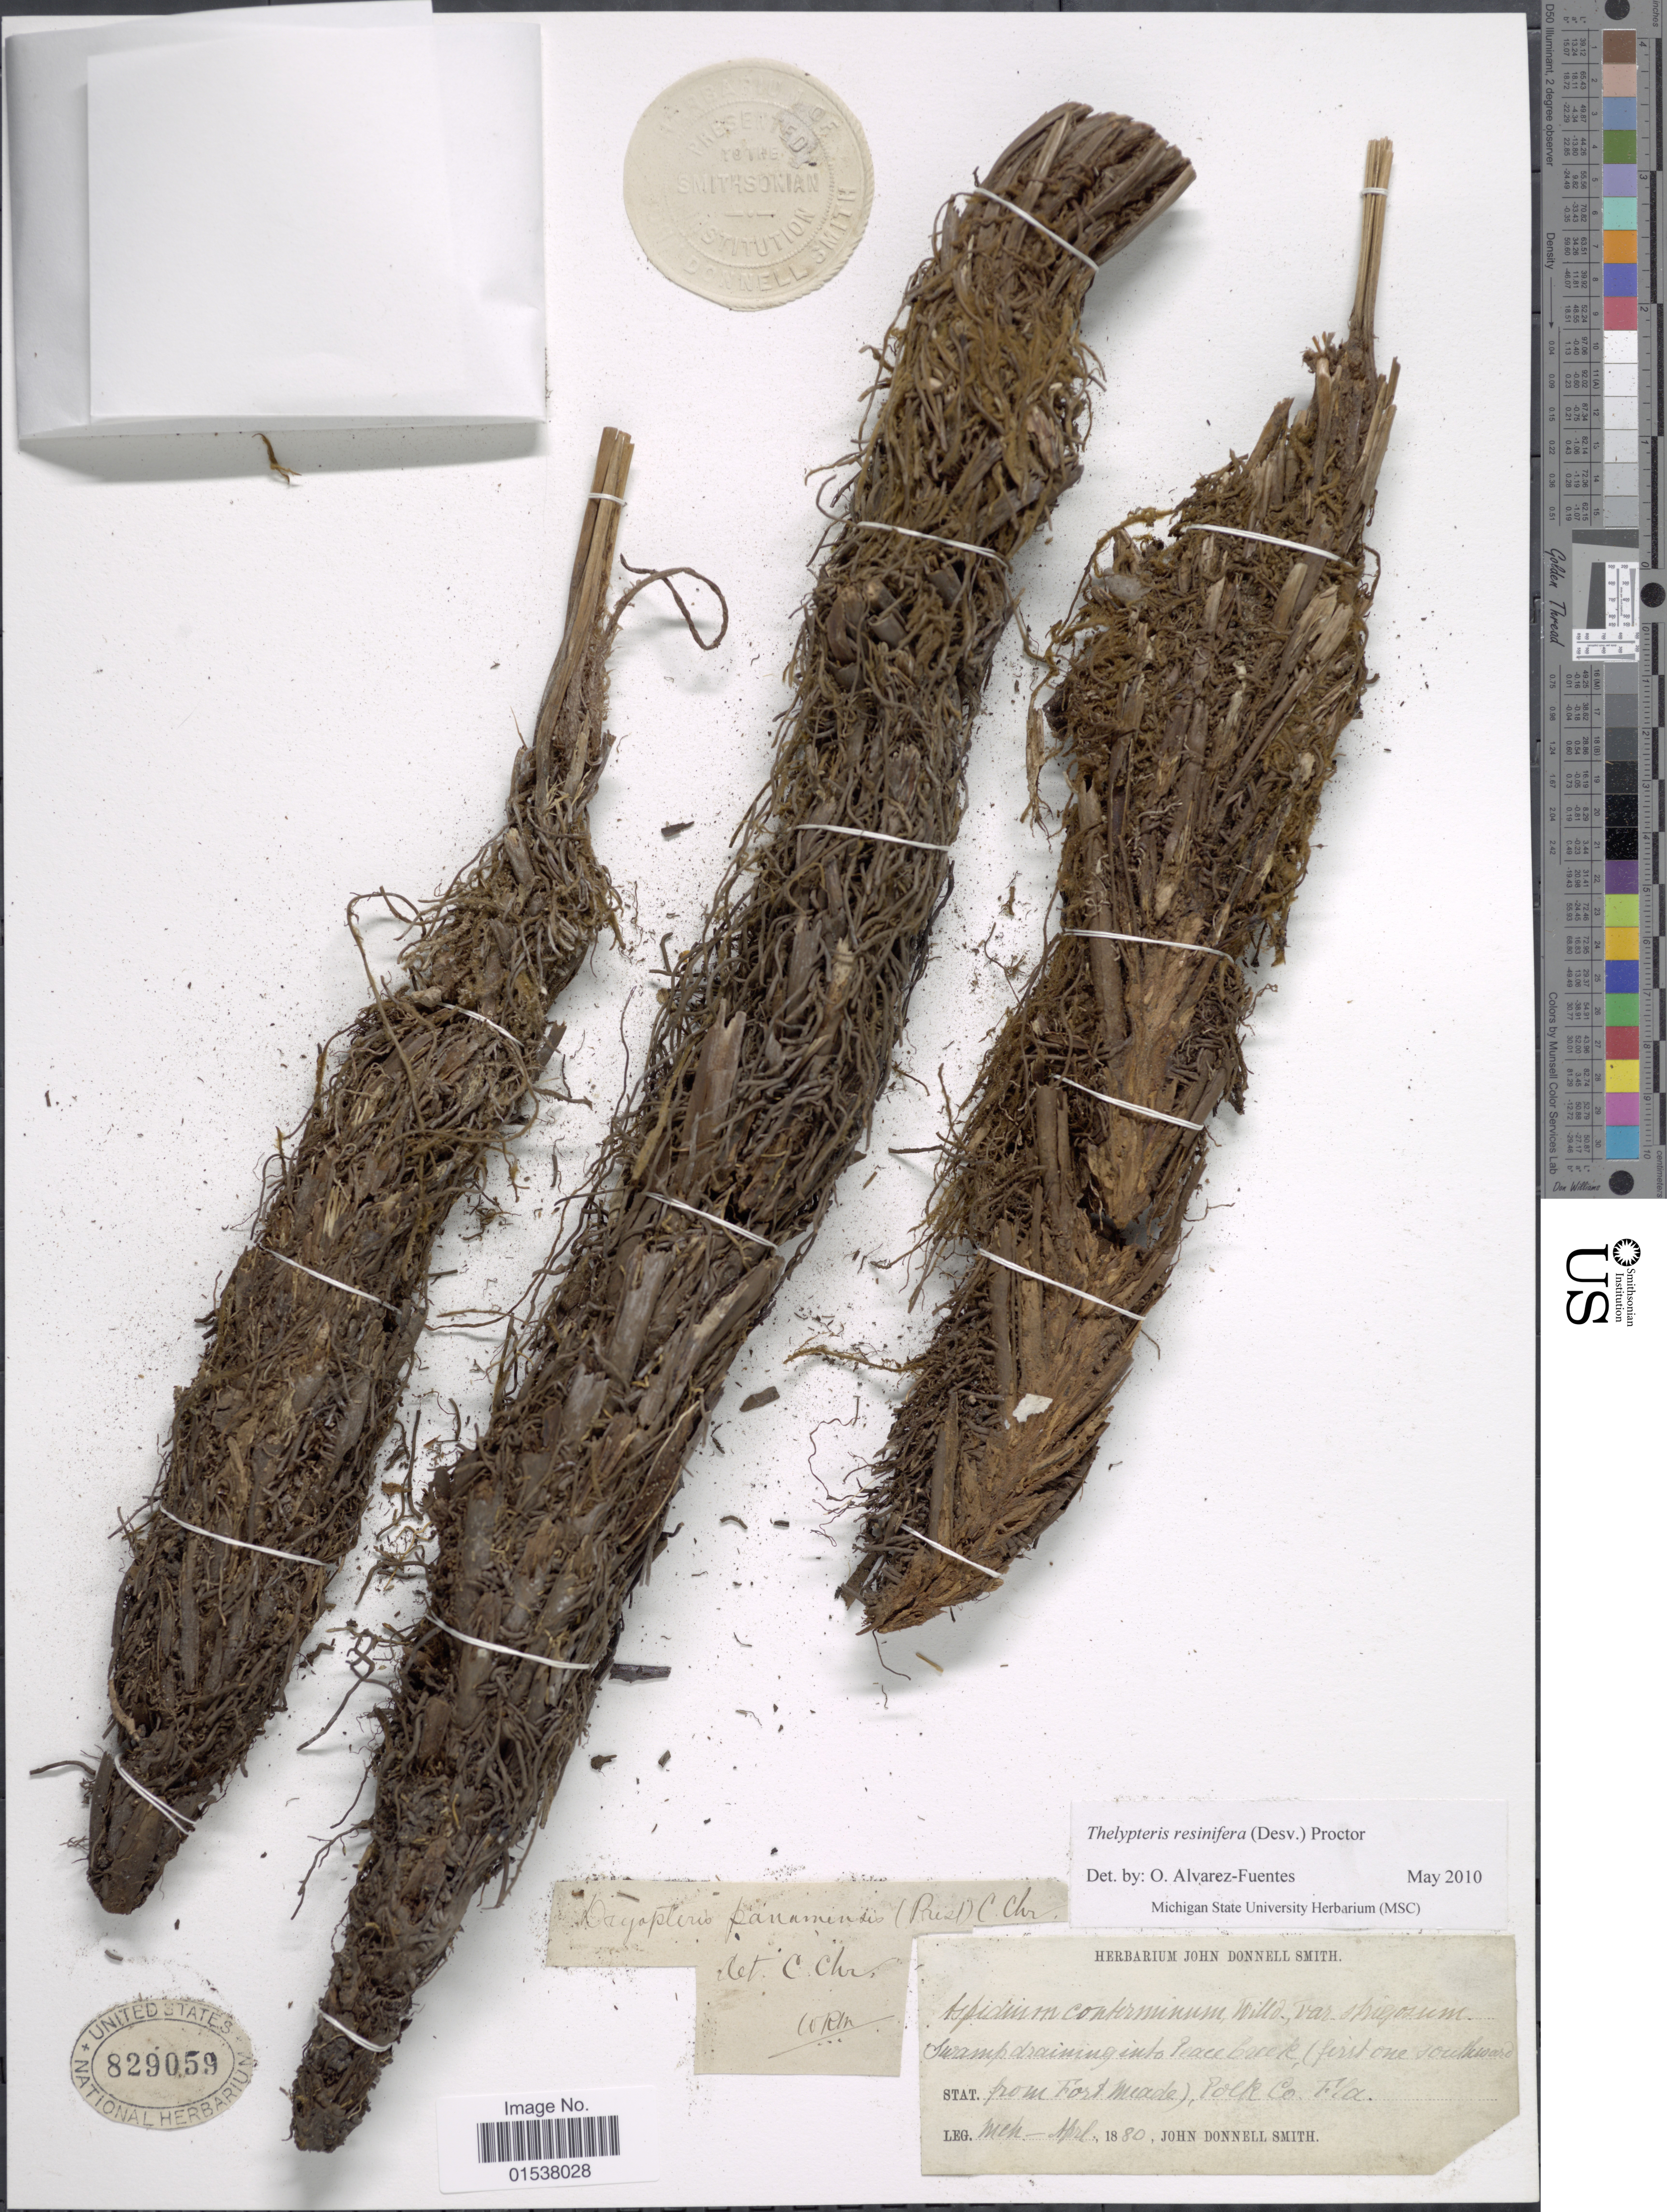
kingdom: Plantae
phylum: Tracheophyta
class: Polypodiopsida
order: Polypodiales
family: Thelypteridaceae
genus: Amauropelta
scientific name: Amauropelta resinifera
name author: (Desv.) Pic. Serm.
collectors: J. Donnell Smith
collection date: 1880-03/1880-04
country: United States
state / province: Florida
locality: Swamp draining into Peace Creek (firstone southward from Fort Meade), Pol Co., Fla.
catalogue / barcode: US 829059